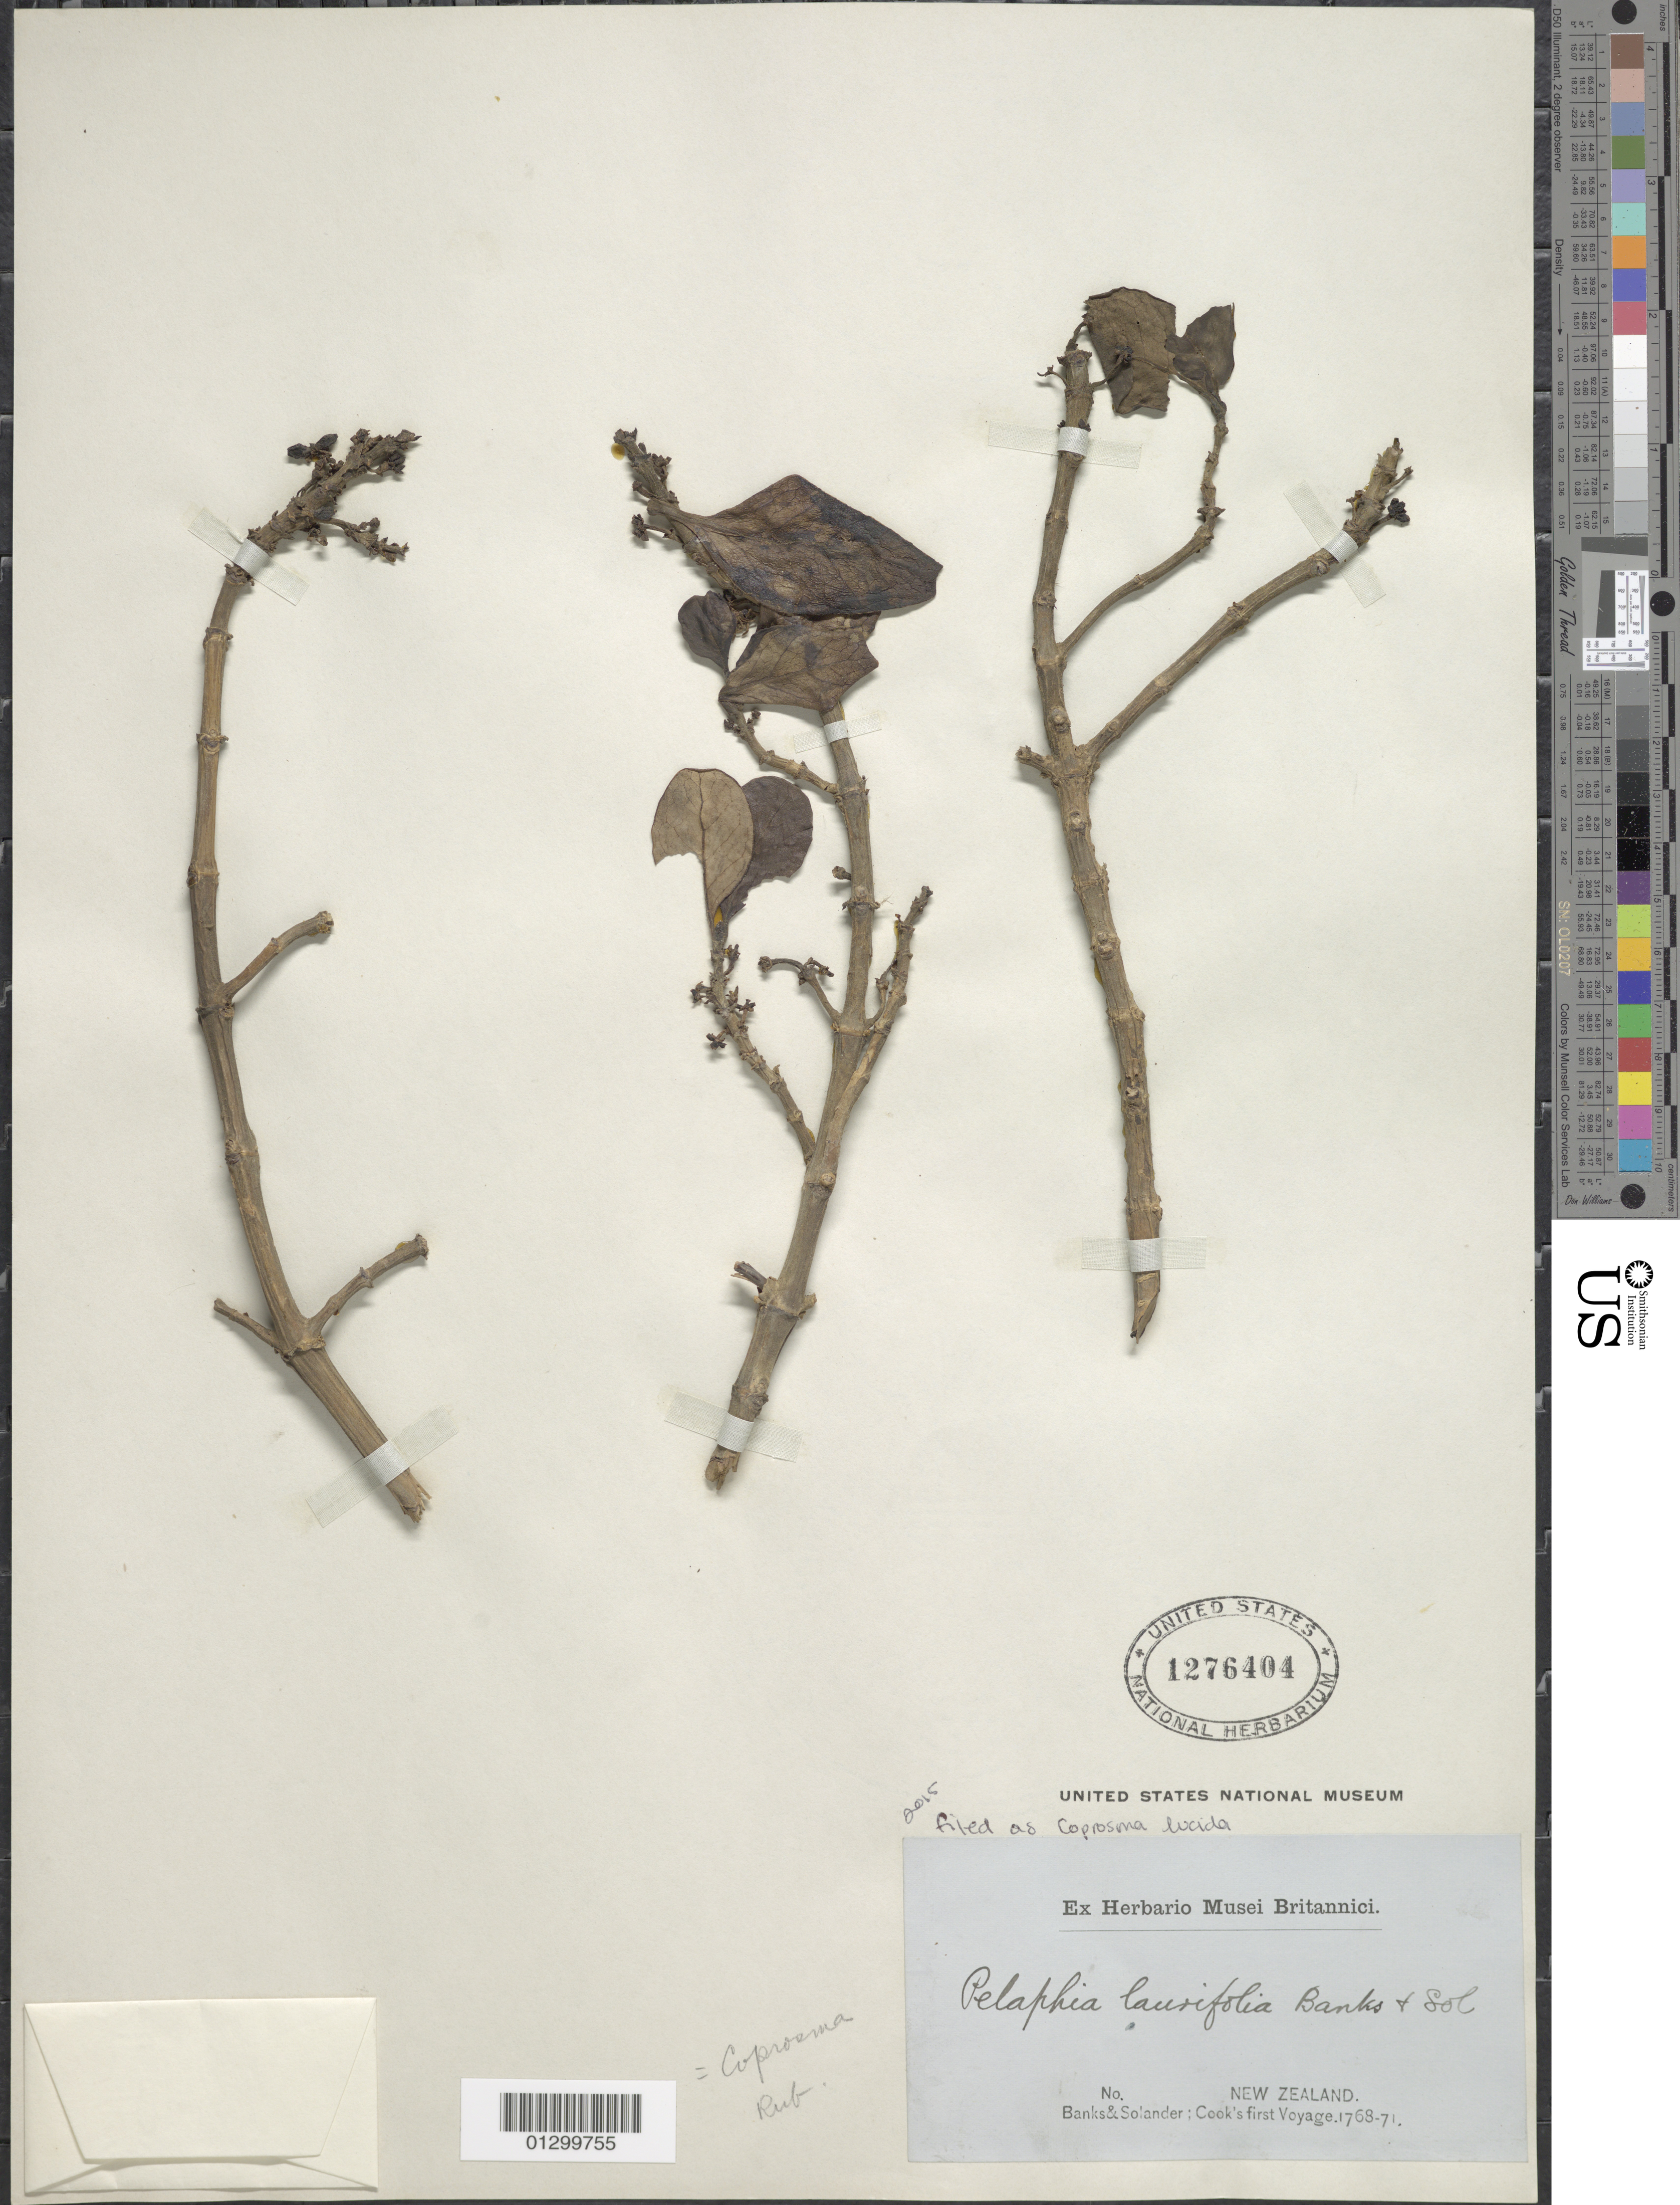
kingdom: Plantae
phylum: Tracheophyta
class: Magnoliopsida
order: Gentianales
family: Rubiaceae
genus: Coprosma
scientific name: Coprosma lucida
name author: J.R. Forst. & G. Forst.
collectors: J. Banks & D. C. Solander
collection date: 1768/1771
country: New Zealand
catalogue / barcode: US 1276404